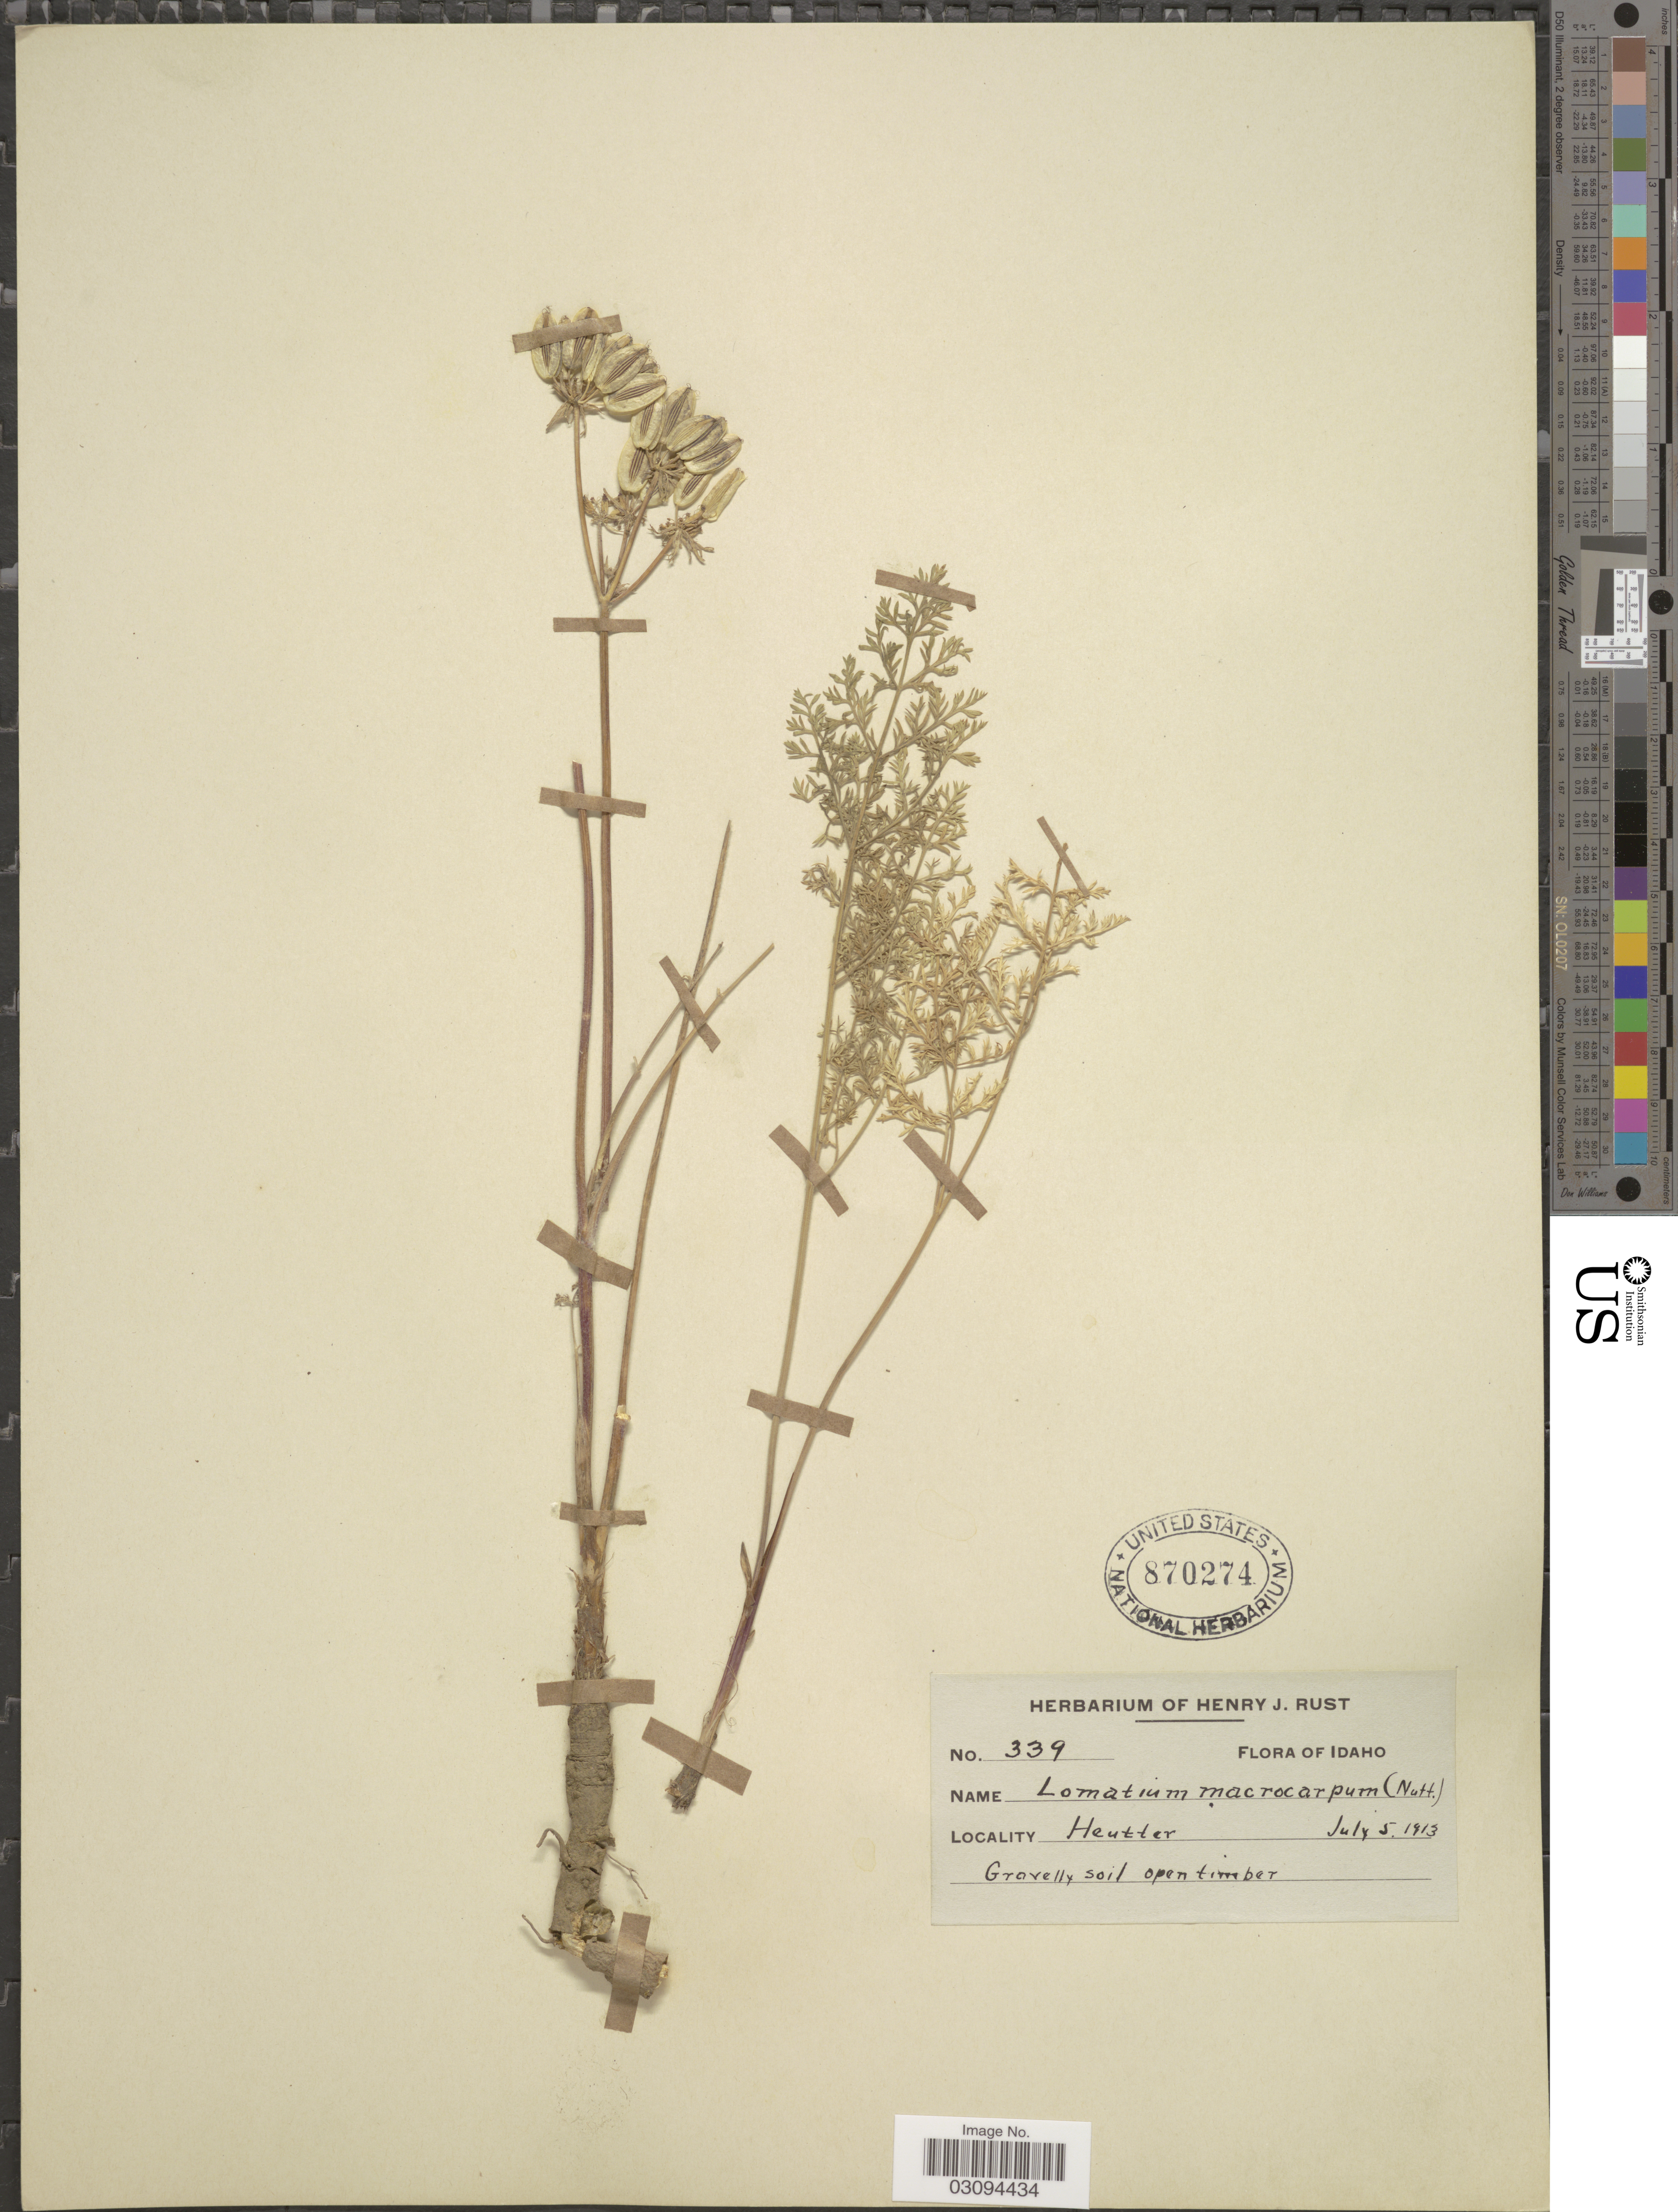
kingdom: Plantae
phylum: Tracheophyta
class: Magnoliopsida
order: Apiales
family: Apiaceae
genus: Lomatium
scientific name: Lomatium macrocarpum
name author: (Hook. et al.) J.M. Coult. & Rose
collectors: ex herb. Henry J. Rust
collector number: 339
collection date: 1913-07-05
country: United States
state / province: Idaho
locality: Heutter.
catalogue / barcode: US 870274